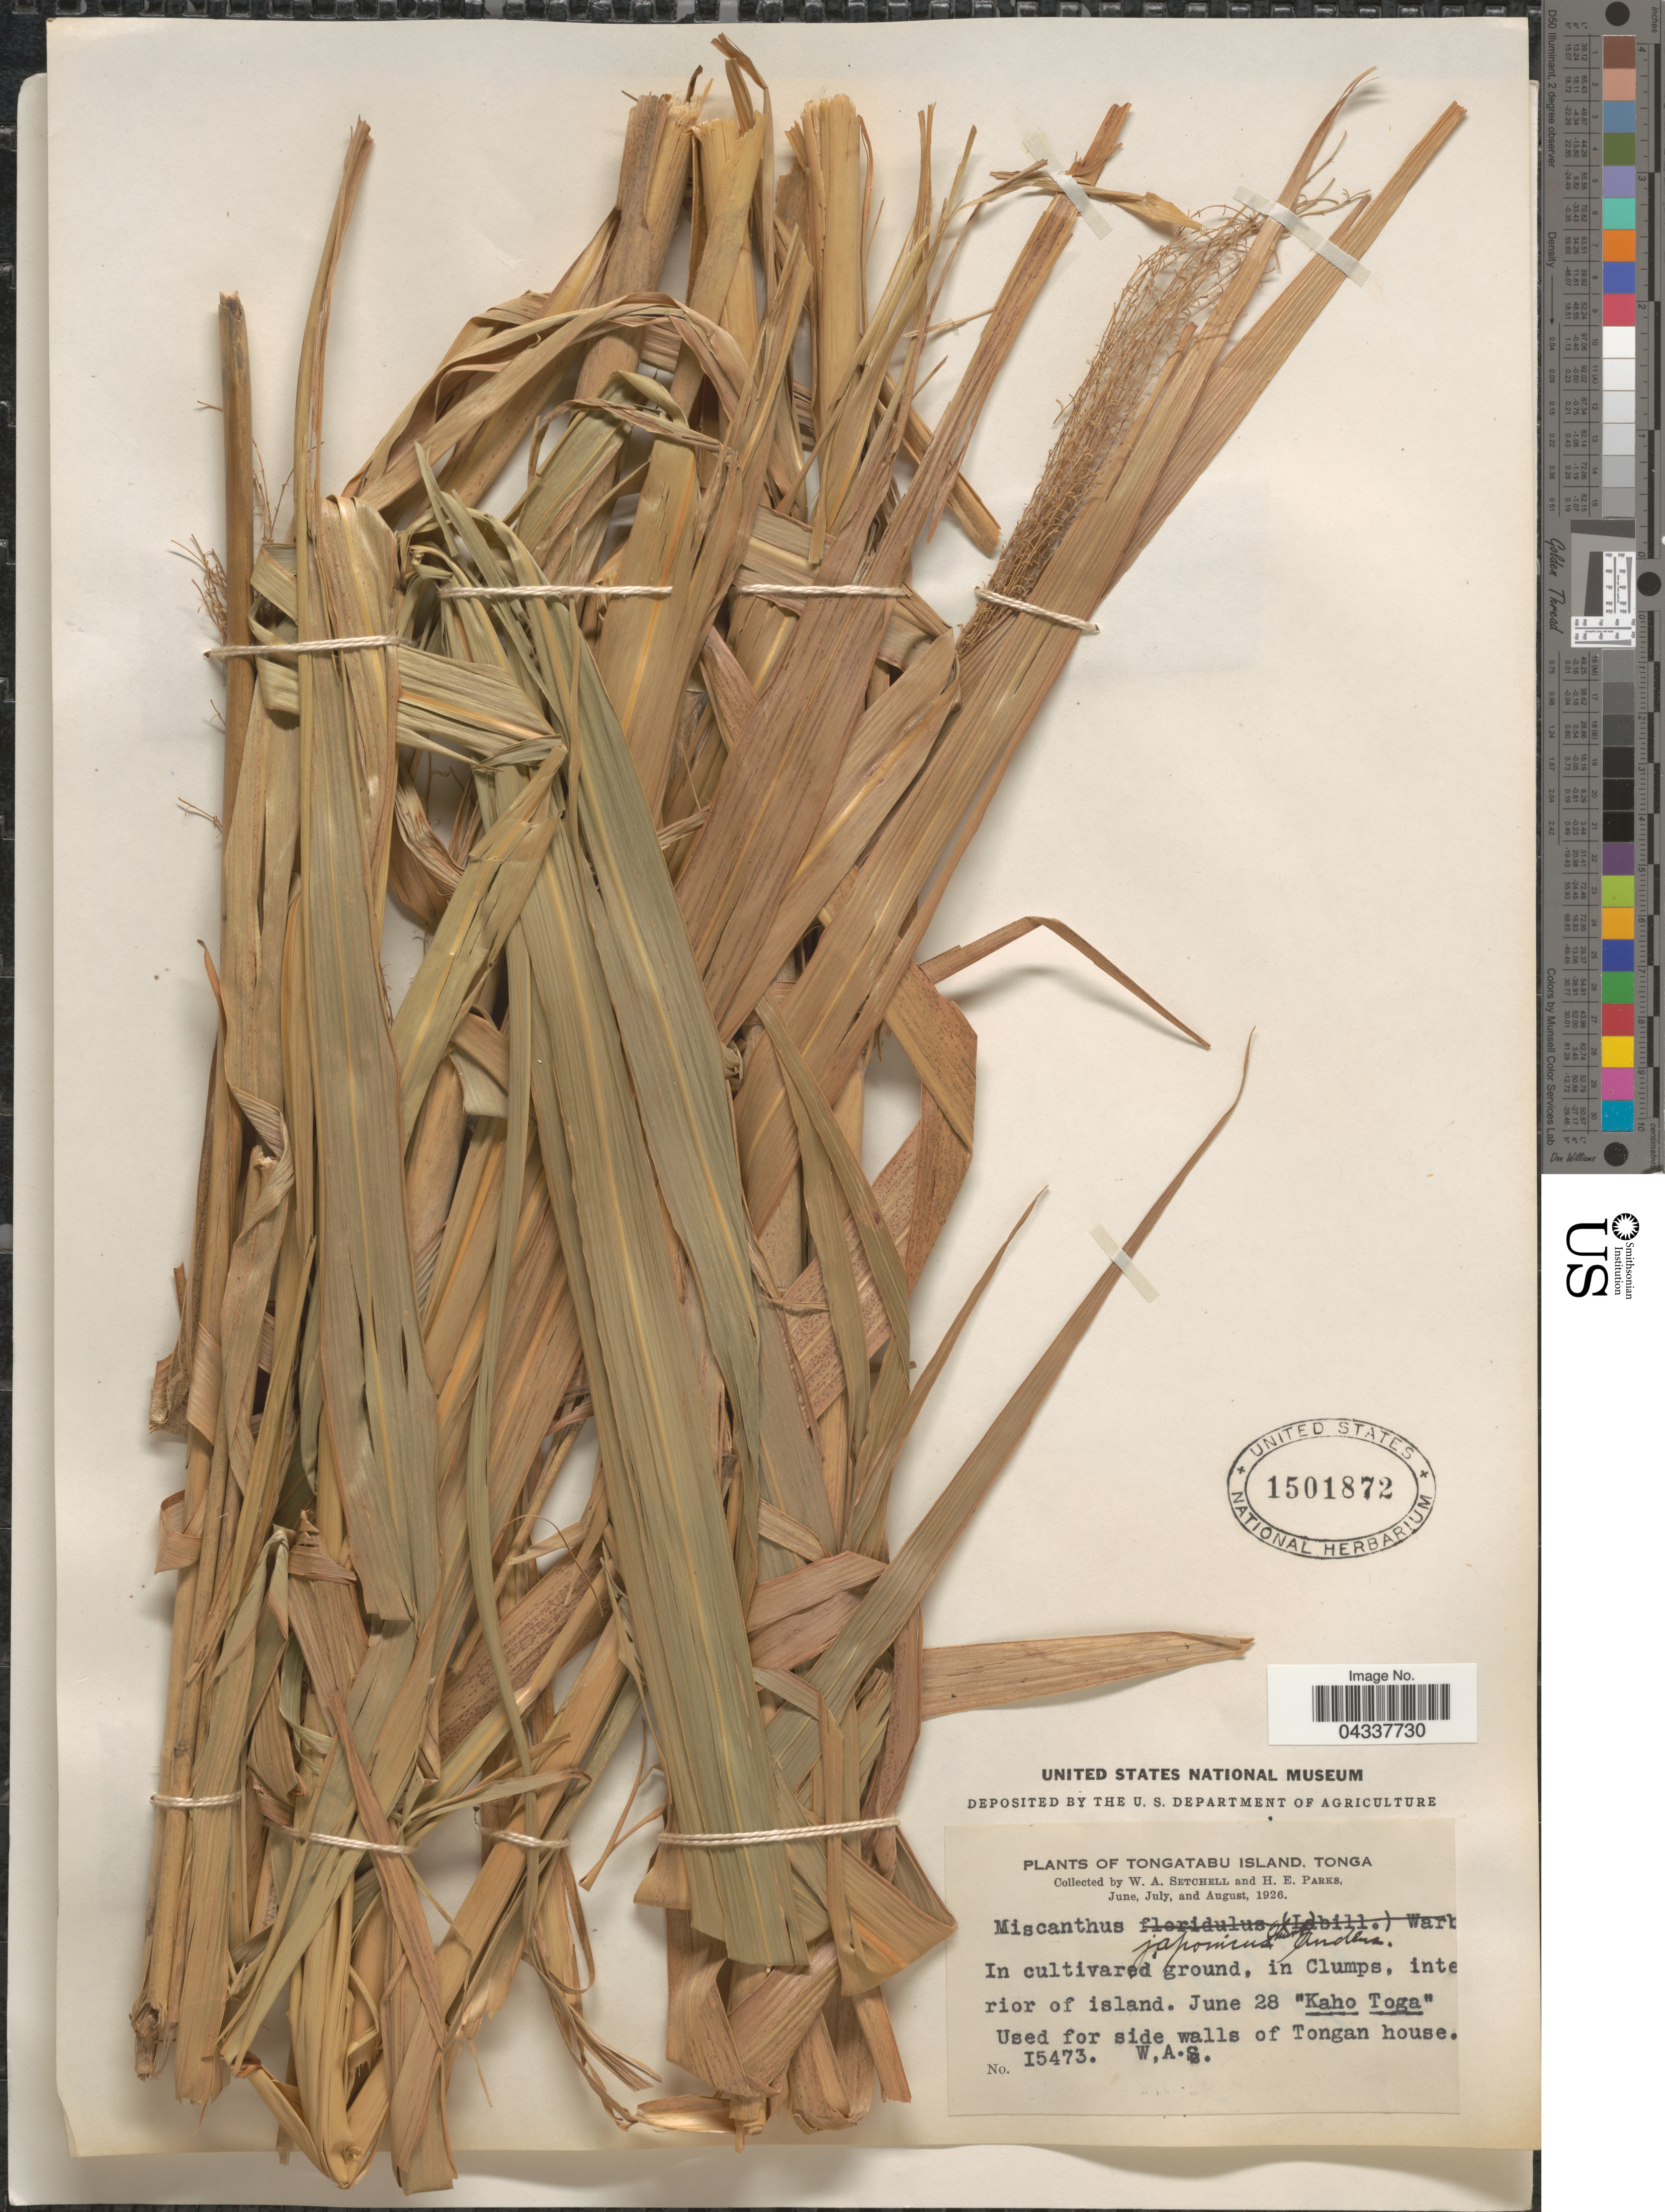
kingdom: Plantae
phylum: Tracheophyta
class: Liliopsida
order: Poales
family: Poaceae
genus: Miscanthus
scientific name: Miscanthus sinensis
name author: Andersson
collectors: W. Setchell & H. E. Parks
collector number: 15473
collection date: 1926-06-28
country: Tonga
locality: Tongatabu Island, Tonga. In cultivated ground, in Clumps, interior of island.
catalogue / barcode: US 1501872